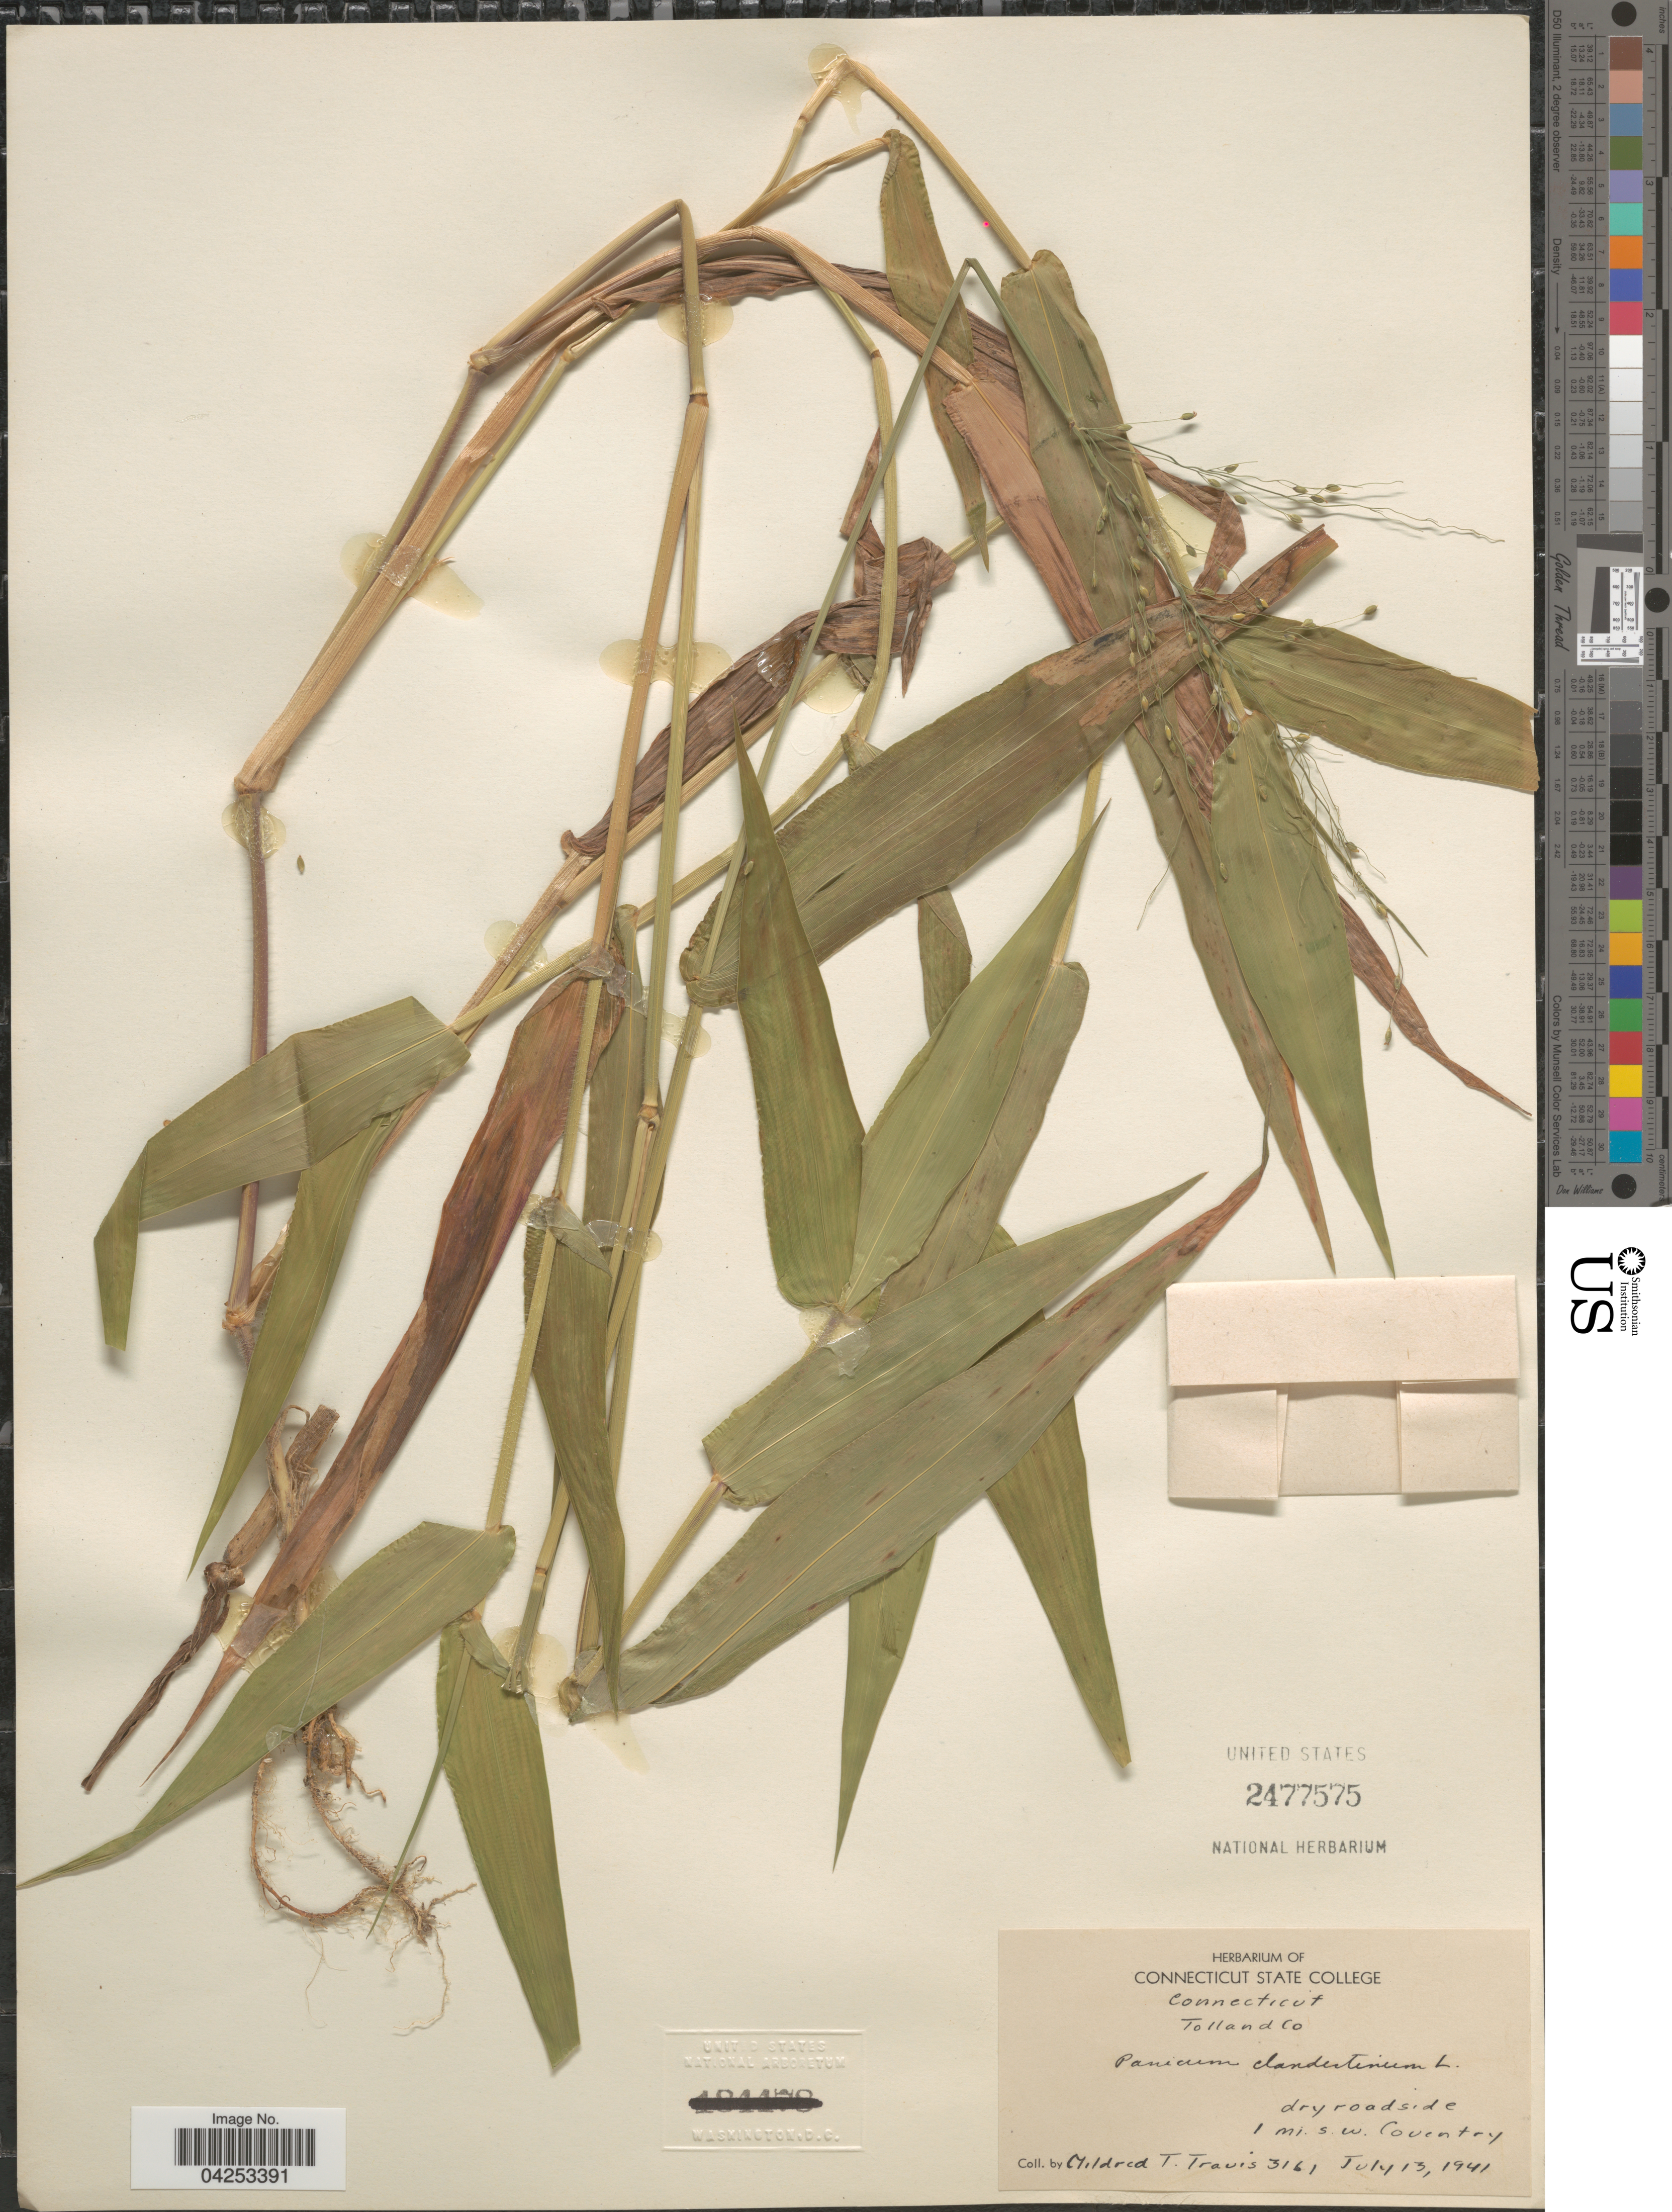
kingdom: Plantae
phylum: Tracheophyta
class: Liliopsida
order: Poales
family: Poaceae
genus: Dichanthelium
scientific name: Dichanthelium clandestinum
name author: (L.) Gould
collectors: M. Travis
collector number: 3161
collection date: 1941-07-13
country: United States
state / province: Connecticut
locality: Tolland Co. Dry roadside 1 mi. s.w. Coventry.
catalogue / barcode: US 2477575